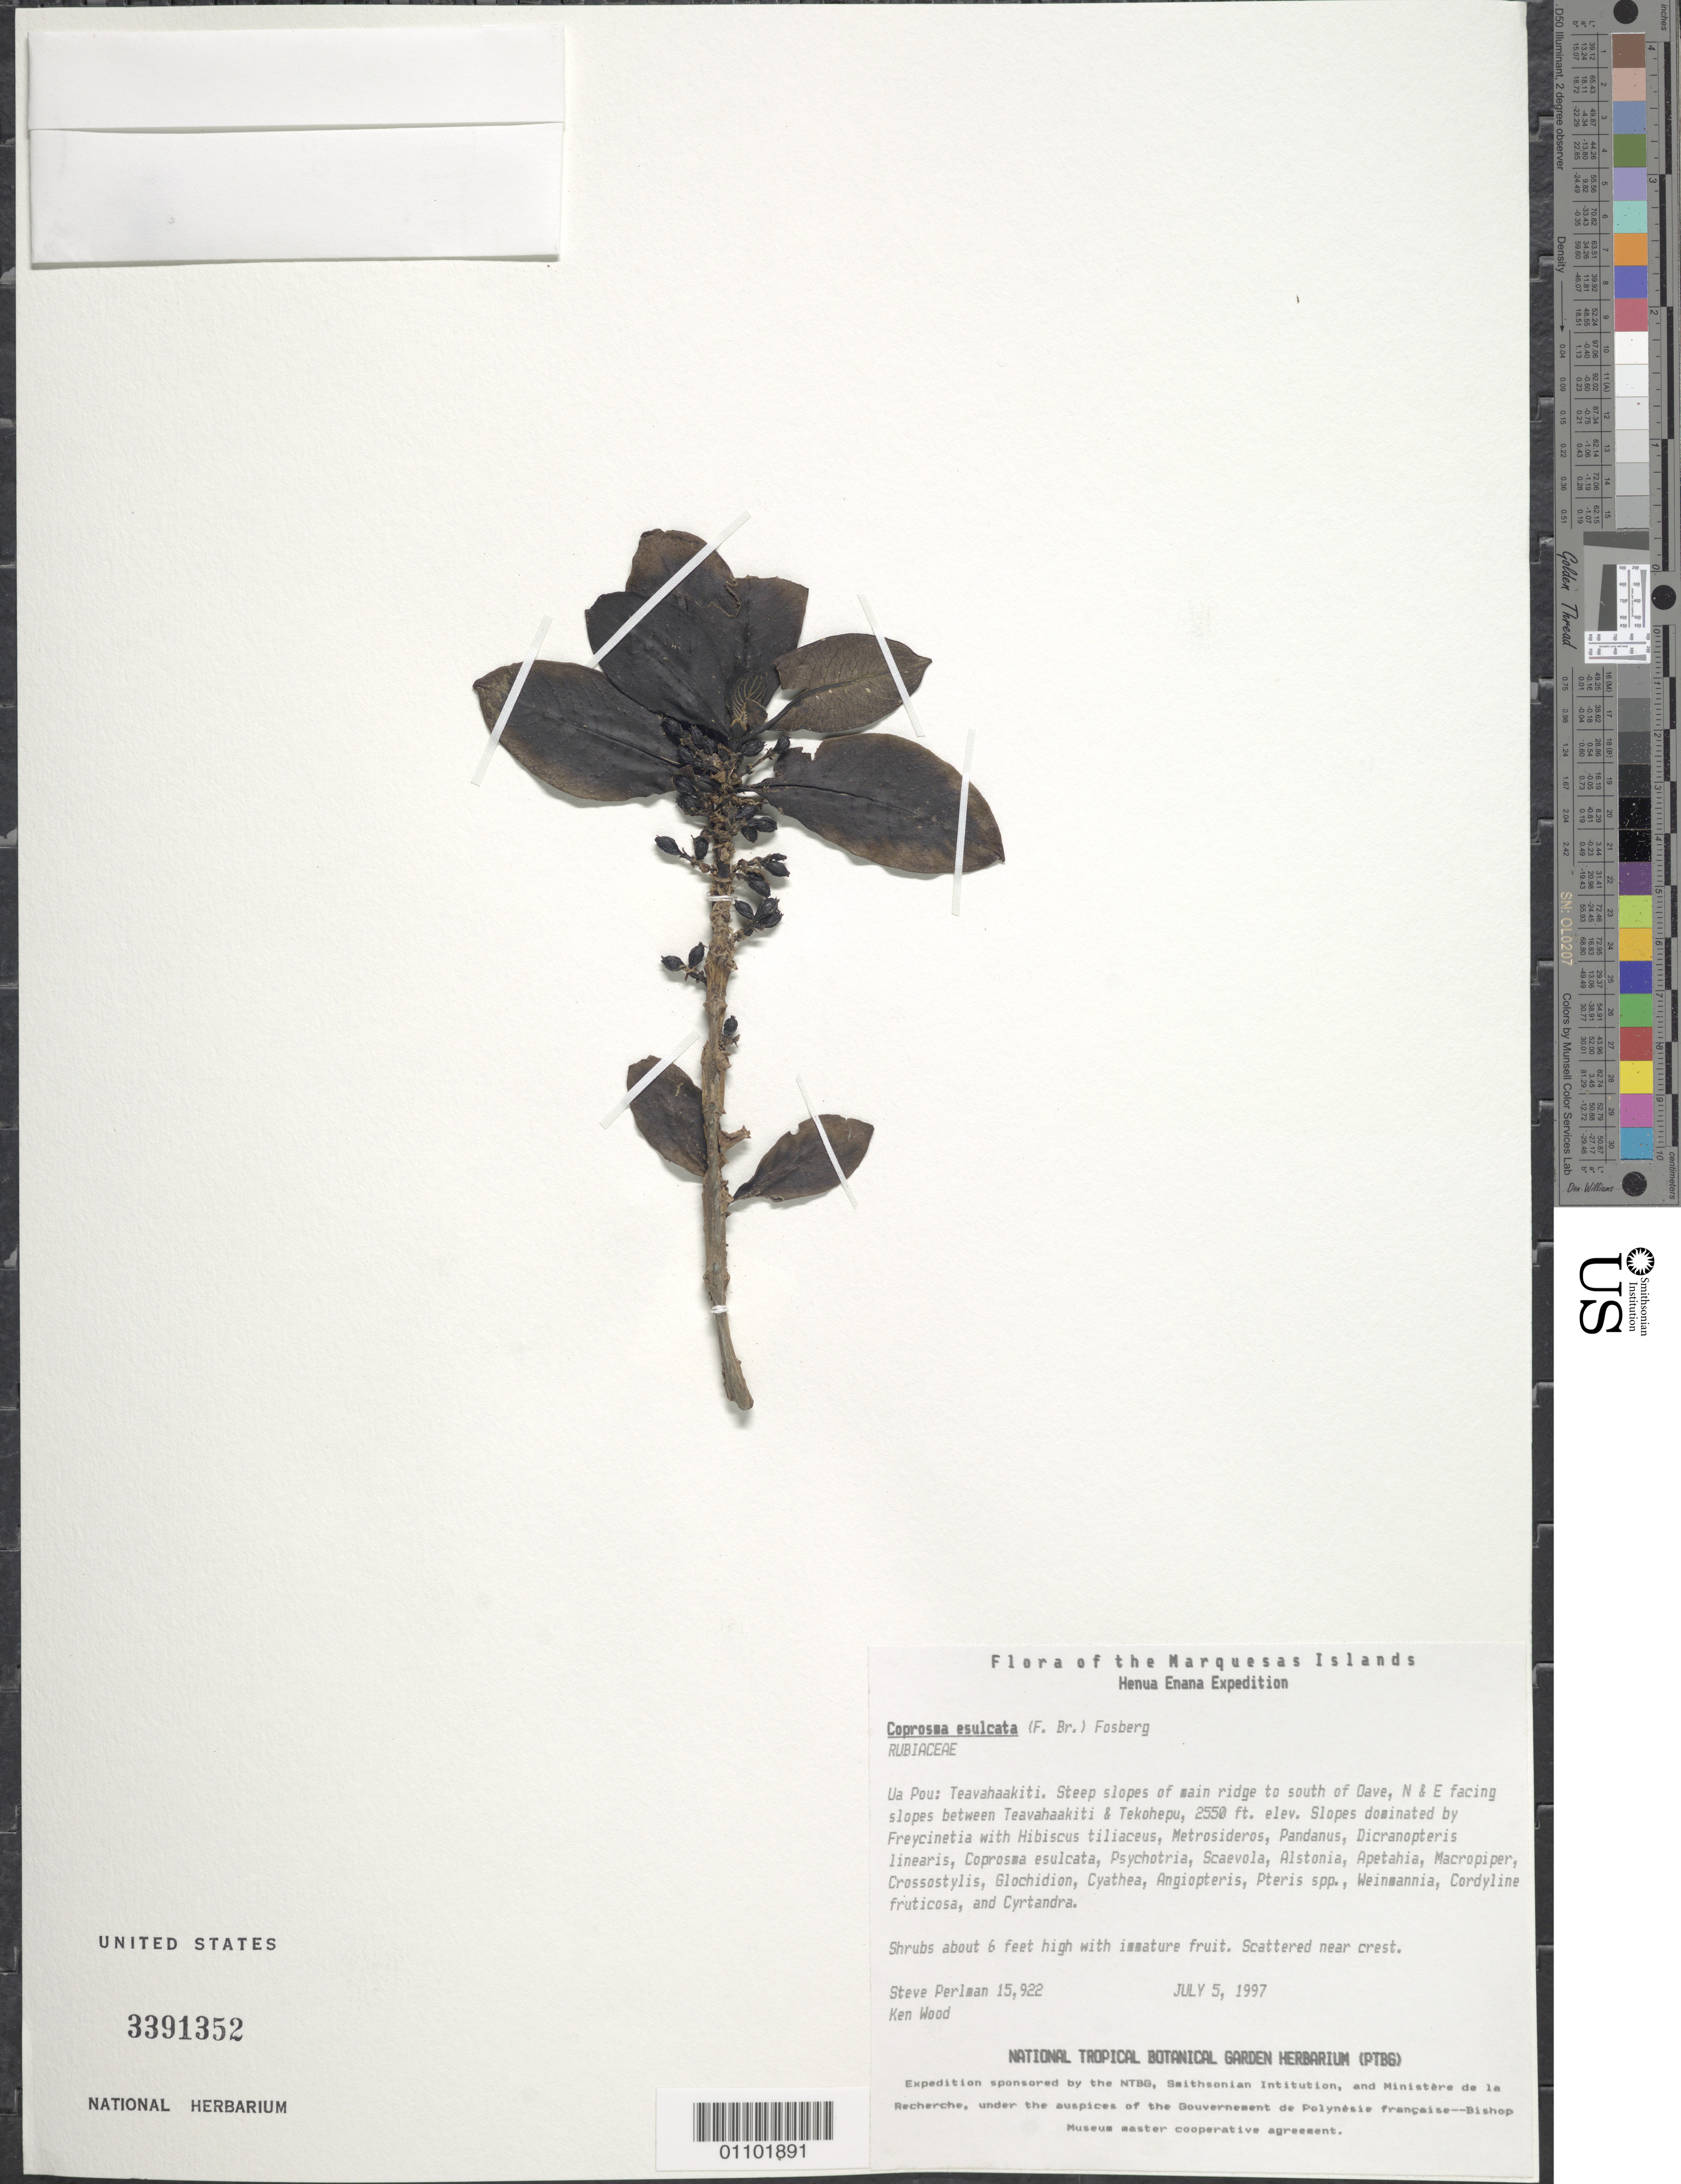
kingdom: Plantae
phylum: Tracheophyta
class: Magnoliopsida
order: Gentianales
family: Rubiaceae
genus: Coprosma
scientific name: Coprosma esulcata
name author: (F. Br.) Fosberg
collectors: S. P. Perlman & K. R. Wood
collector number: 15922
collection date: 1997-07-05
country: French Polynesia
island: Ua Pou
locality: Teavahaakiti, steep slopes of main ridge to S of Oave, N & E facing cliffs between Teavahaakiti & Tekohepu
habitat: near crest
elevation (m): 777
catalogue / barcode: US 3391352